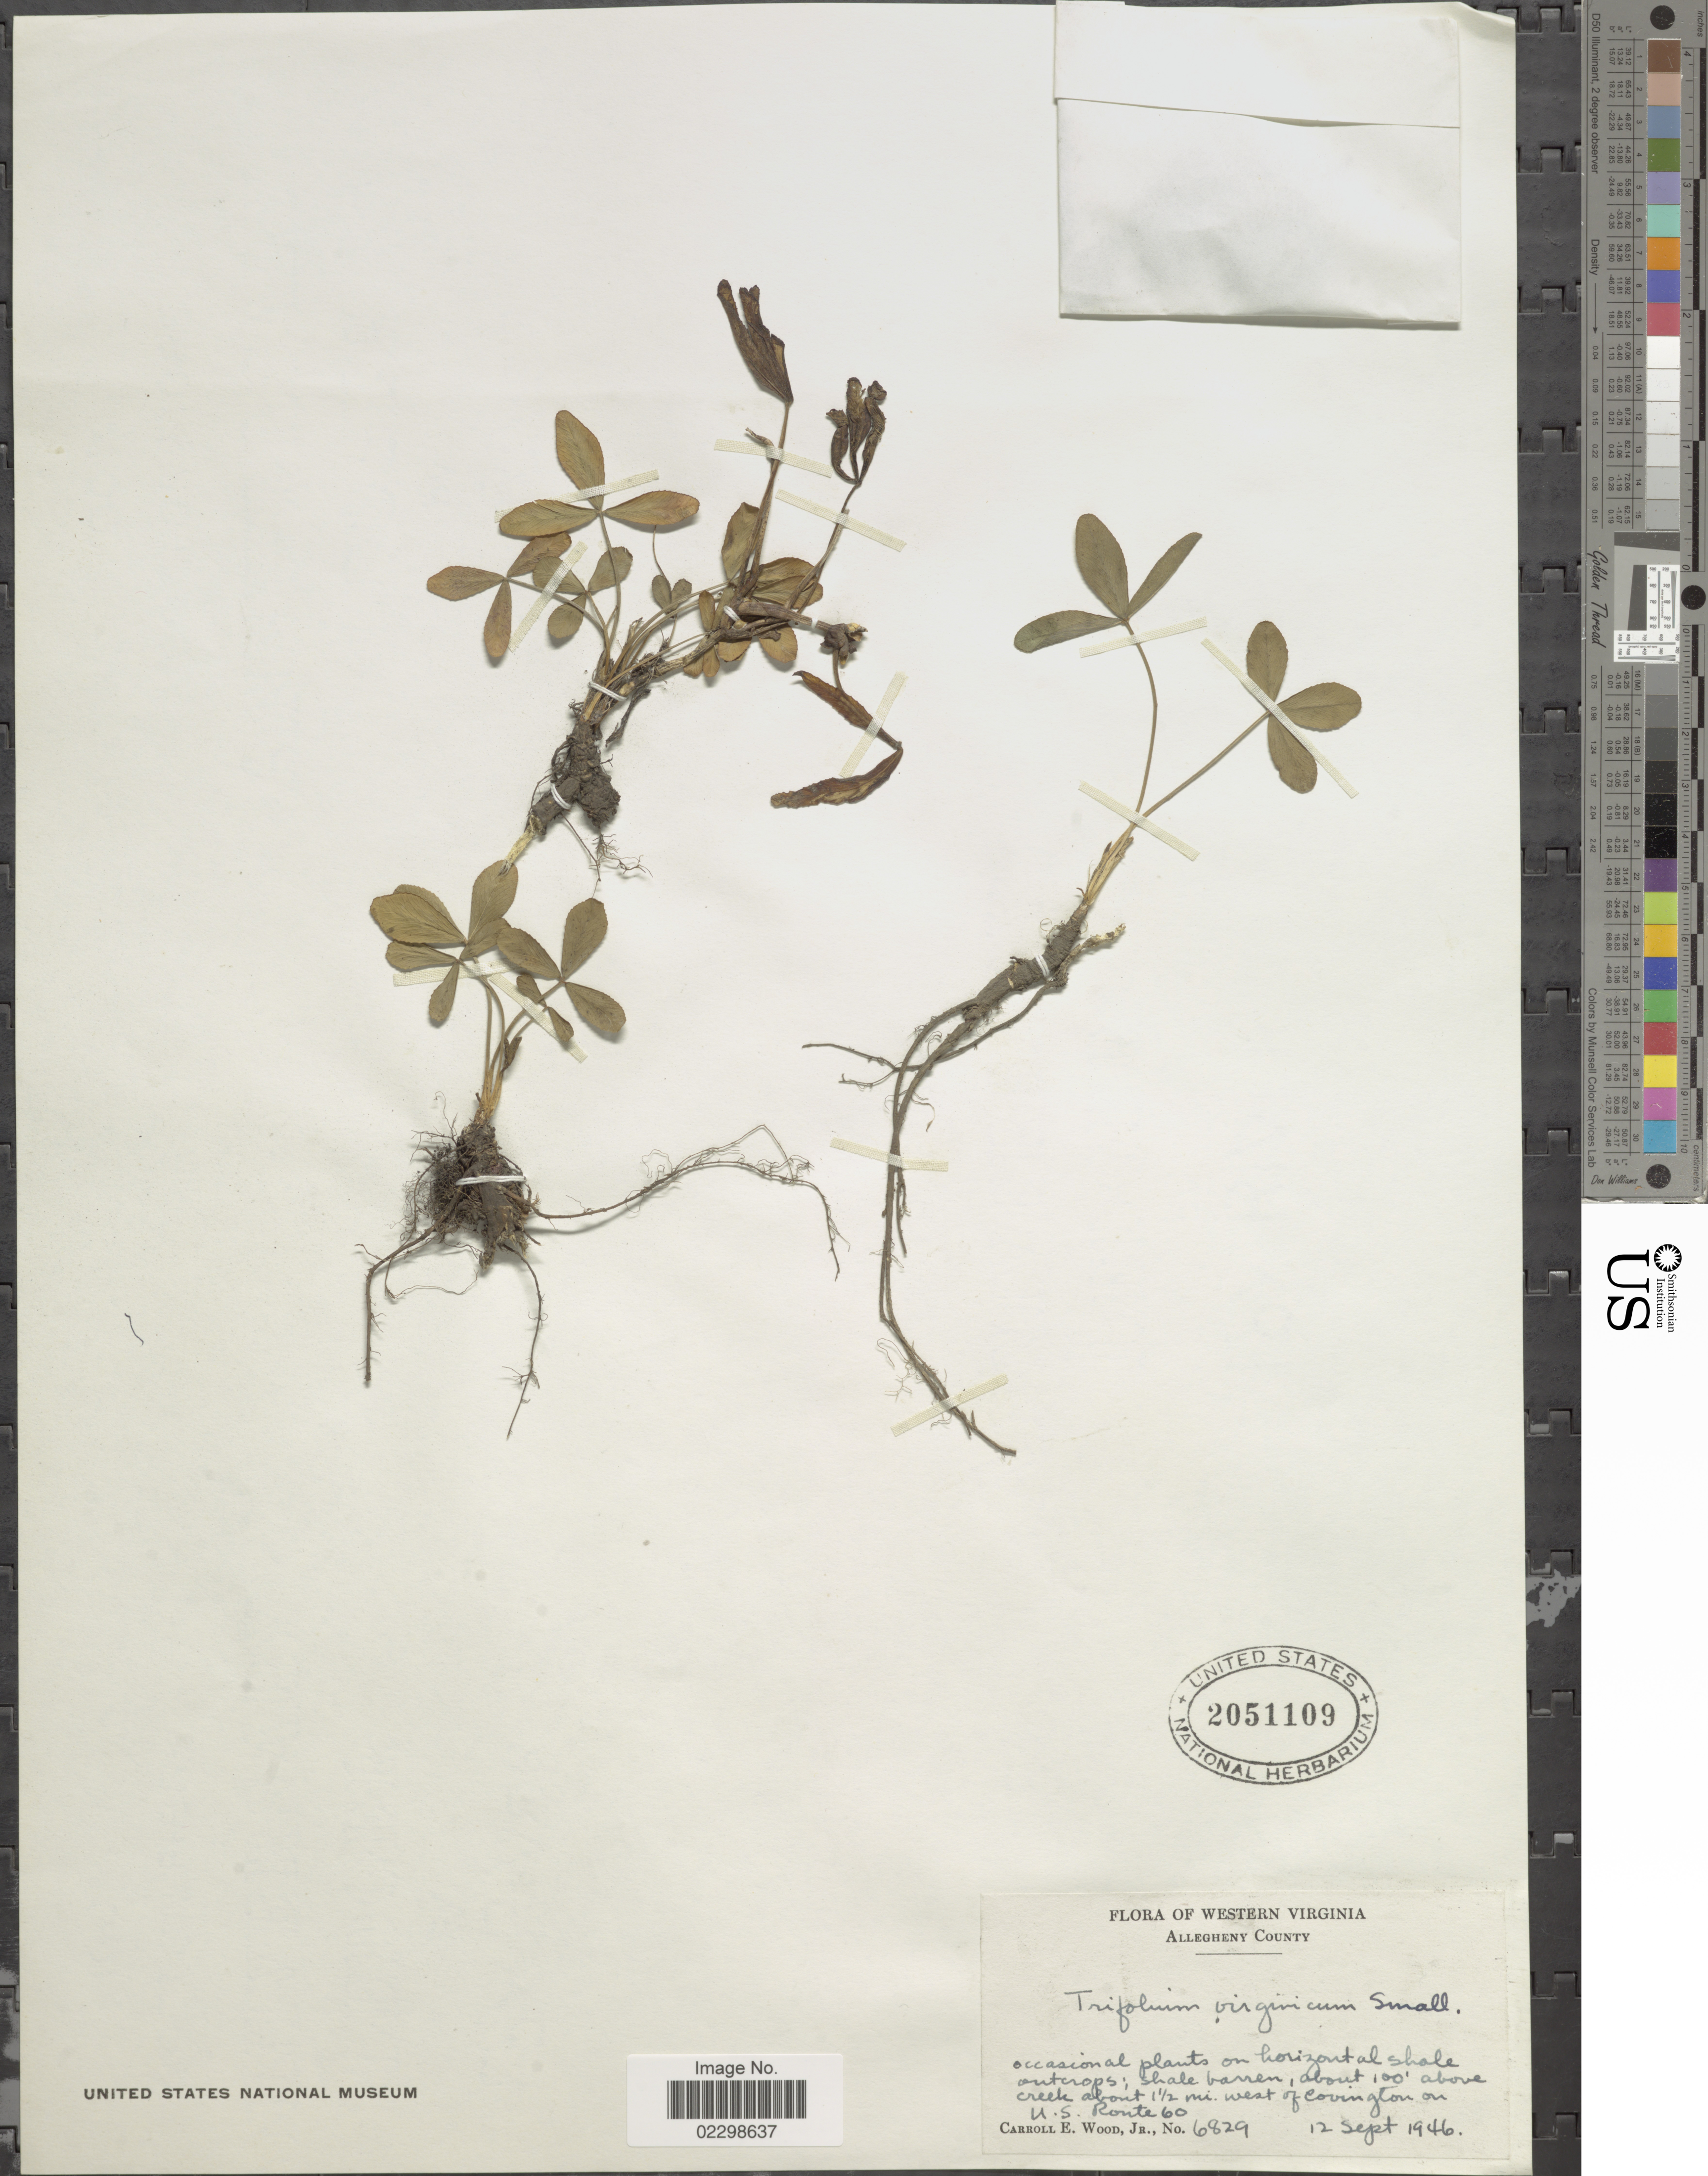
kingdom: Plantae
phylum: Tracheophyta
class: Magnoliopsida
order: Fabales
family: Fabaceae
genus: Trifolium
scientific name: Trifolium virginicum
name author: Small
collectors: C. E. Wood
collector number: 6829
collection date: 1946-09-12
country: United States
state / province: West Virginia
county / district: Allegheny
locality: Allegheny County, about 1½ mi. west of Covington on U.S. Route 60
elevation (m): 30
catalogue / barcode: US 2051109